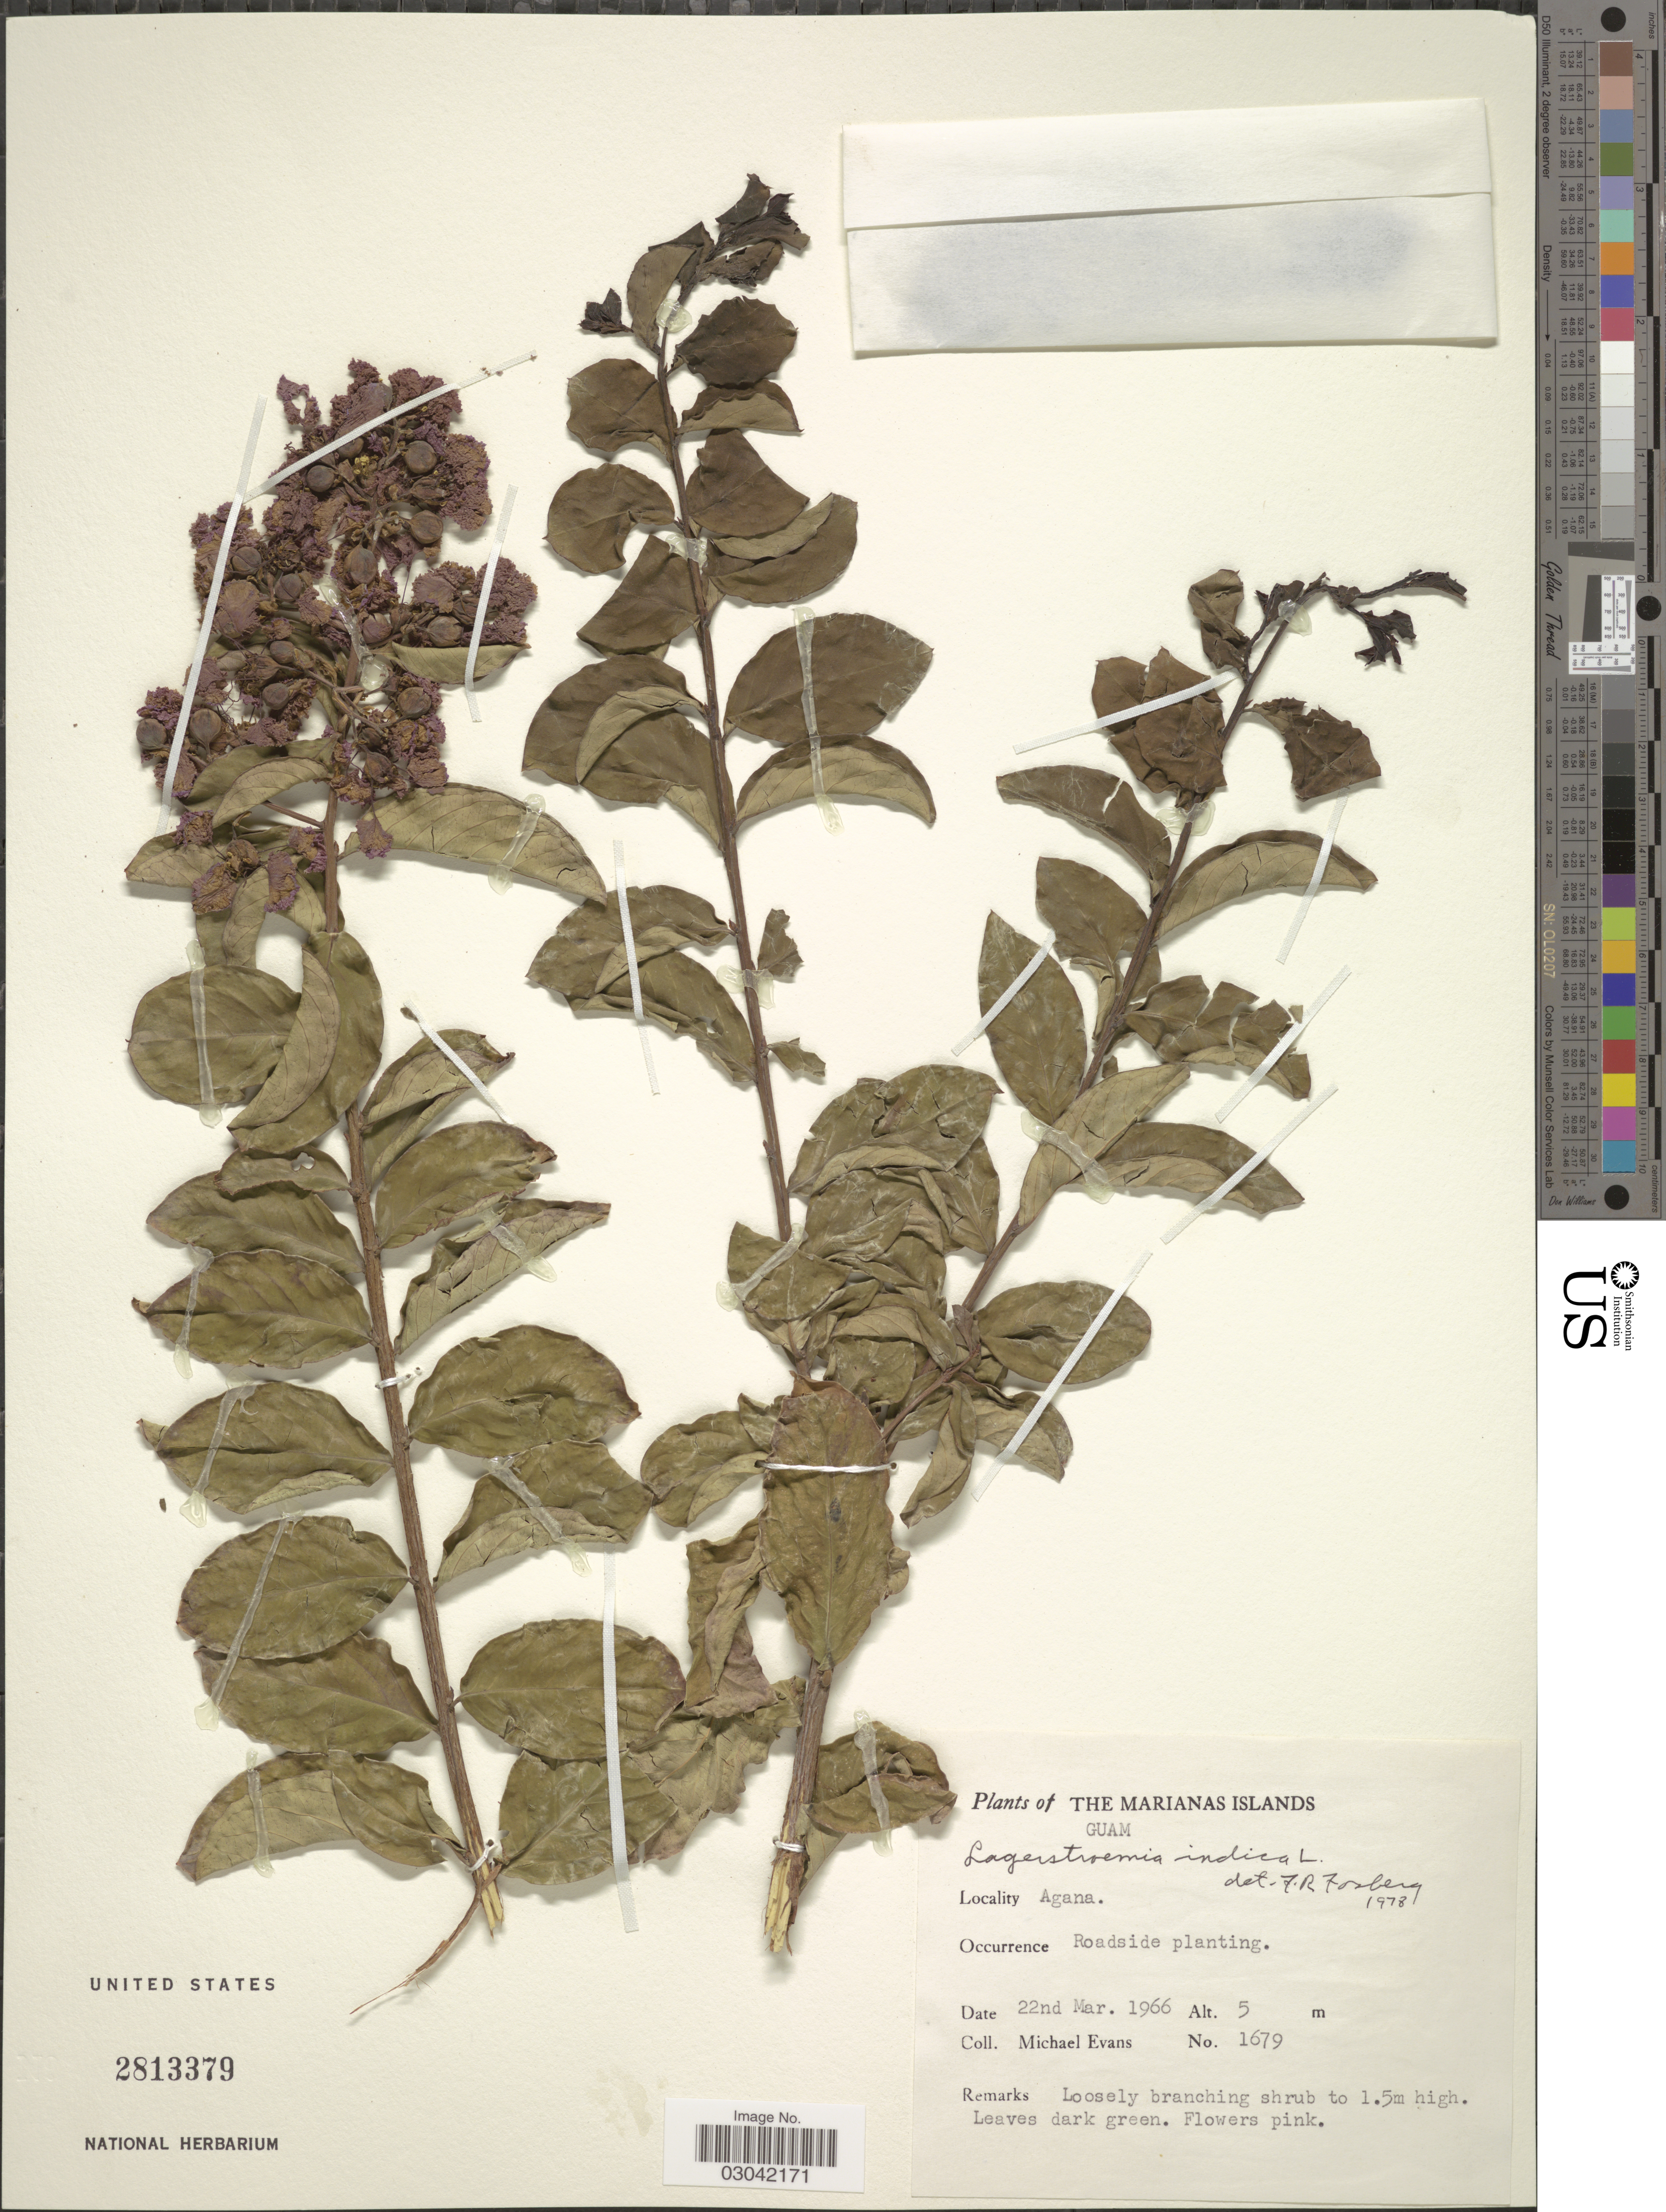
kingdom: Plantae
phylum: Tracheophyta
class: Magnoliopsida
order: Myrtales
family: Lythraceae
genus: Lagerstroemia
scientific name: Lagerstroemia indica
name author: L.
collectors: M. Evans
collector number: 1679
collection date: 1966-03-22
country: Guam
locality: Marianas Islands. Agana.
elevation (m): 5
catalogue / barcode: US 2813379